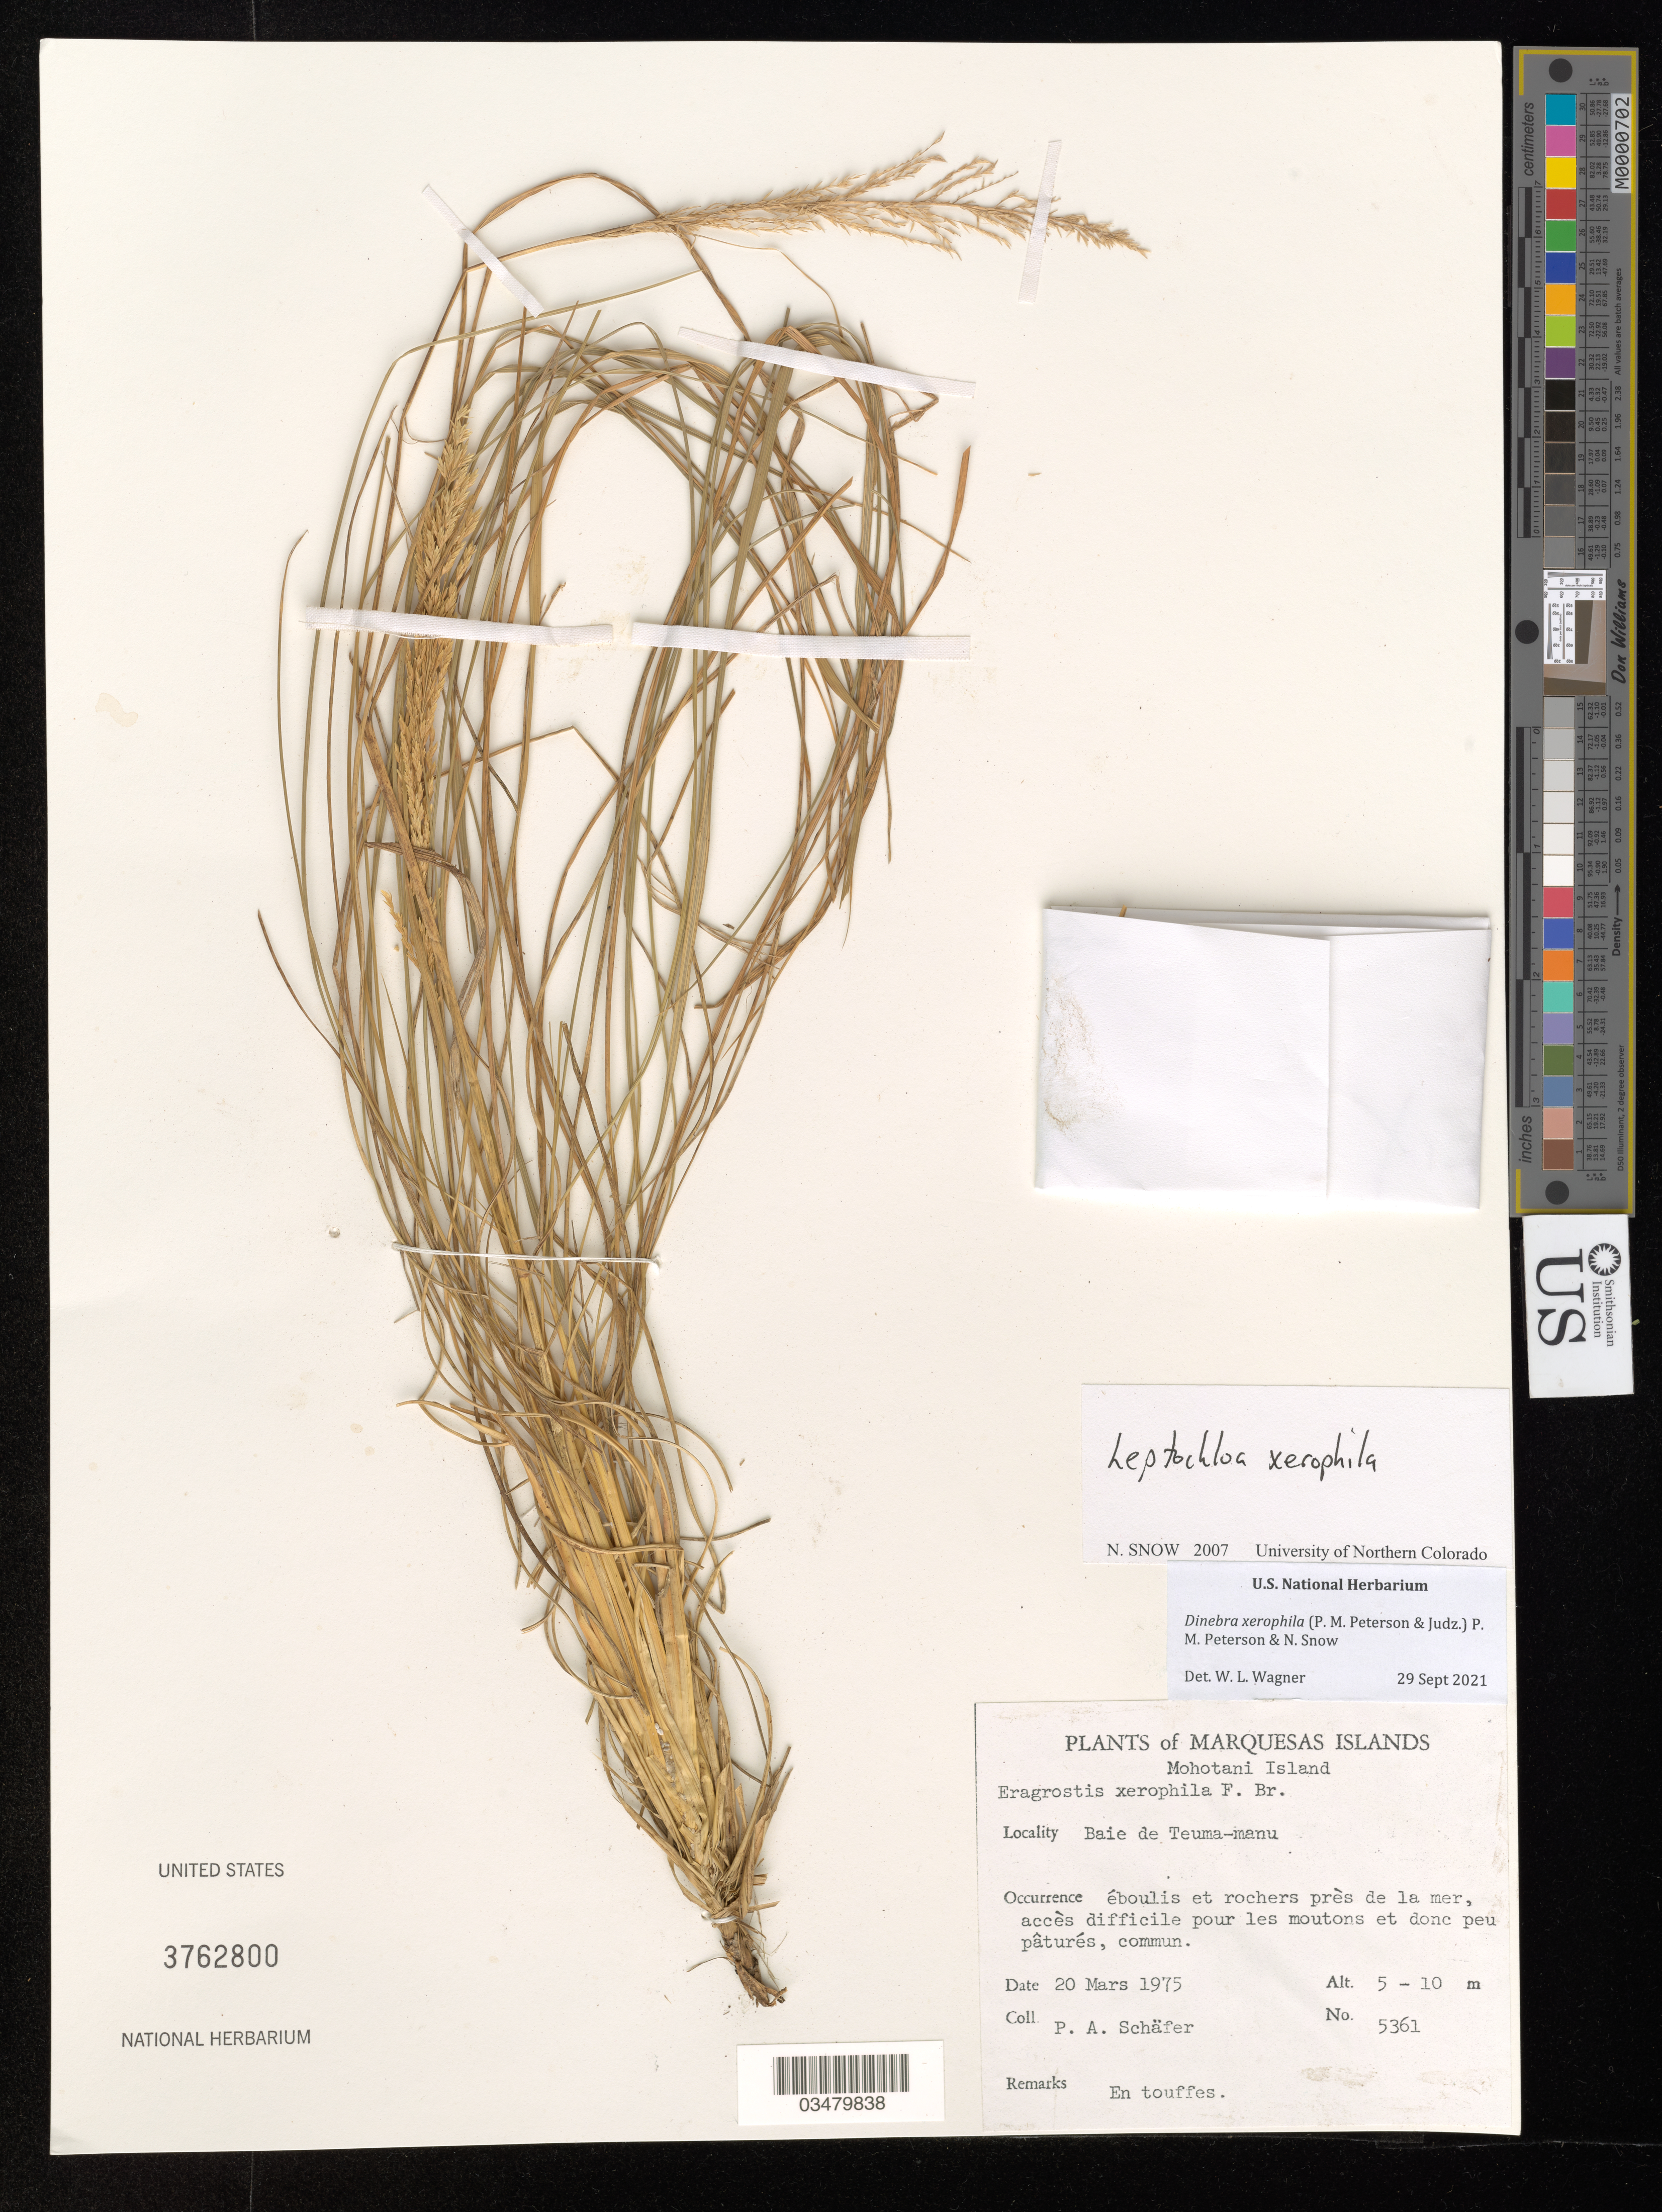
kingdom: Plantae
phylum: Tracheophyta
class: Liliopsida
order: Poales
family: Poaceae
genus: Dinebra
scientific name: Dinebra xerophila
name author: (P.M. Peterson & Judz.) P.M. Peterson & N. Snow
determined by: Wagner, W. L., (BOT), Smithsonian Institution - National Museum of Natural History (UNITED STATES)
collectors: P. A. Schäfer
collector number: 5361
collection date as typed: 20 March 1975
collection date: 1975-03-20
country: French Polynesia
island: Mohotani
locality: Baie de Teuma-manu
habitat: Eboulis et rochers pres de la mer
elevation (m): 5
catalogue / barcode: US 3762800